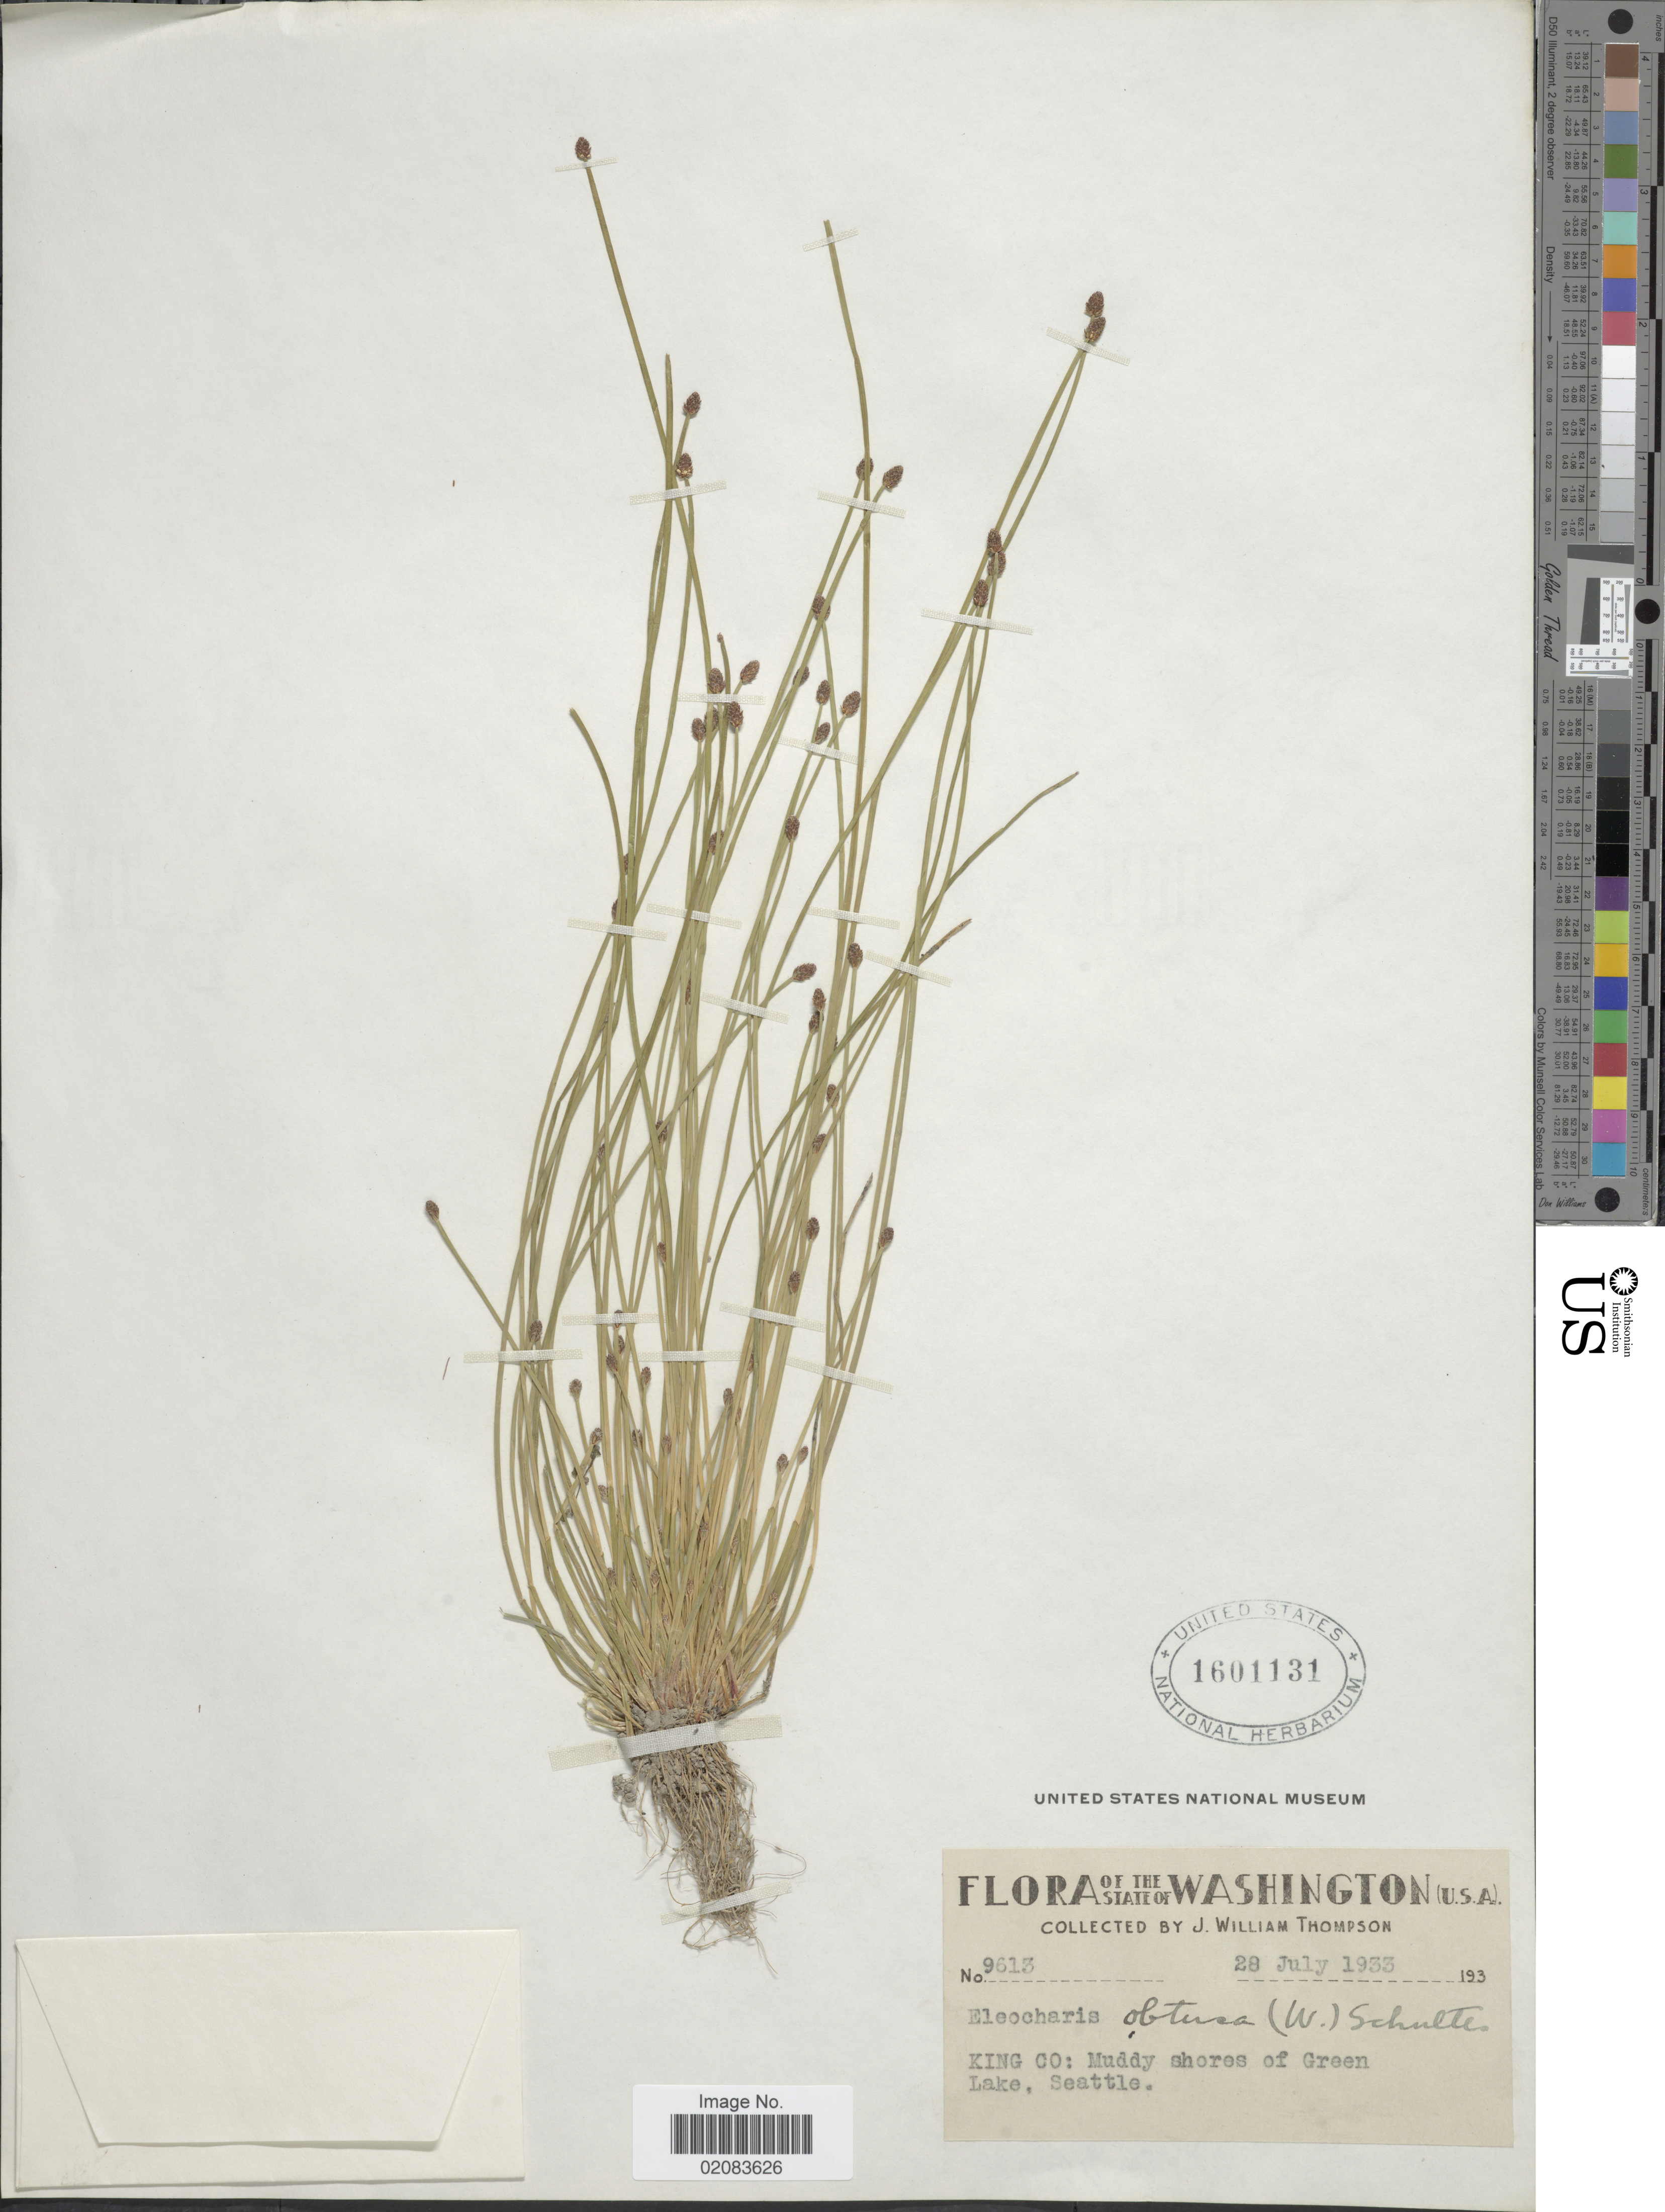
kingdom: Plantae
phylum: Tracheophyta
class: Liliopsida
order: Poales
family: Cyperaceae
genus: Eleocharis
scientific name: Eleocharis obtusa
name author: (Willd.) Schult.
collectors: J. W. Thompson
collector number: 9613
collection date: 1933-07-28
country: United States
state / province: Washington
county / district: King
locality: King Co: muddy shores of Green Lake, Seattle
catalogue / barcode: US 1601131